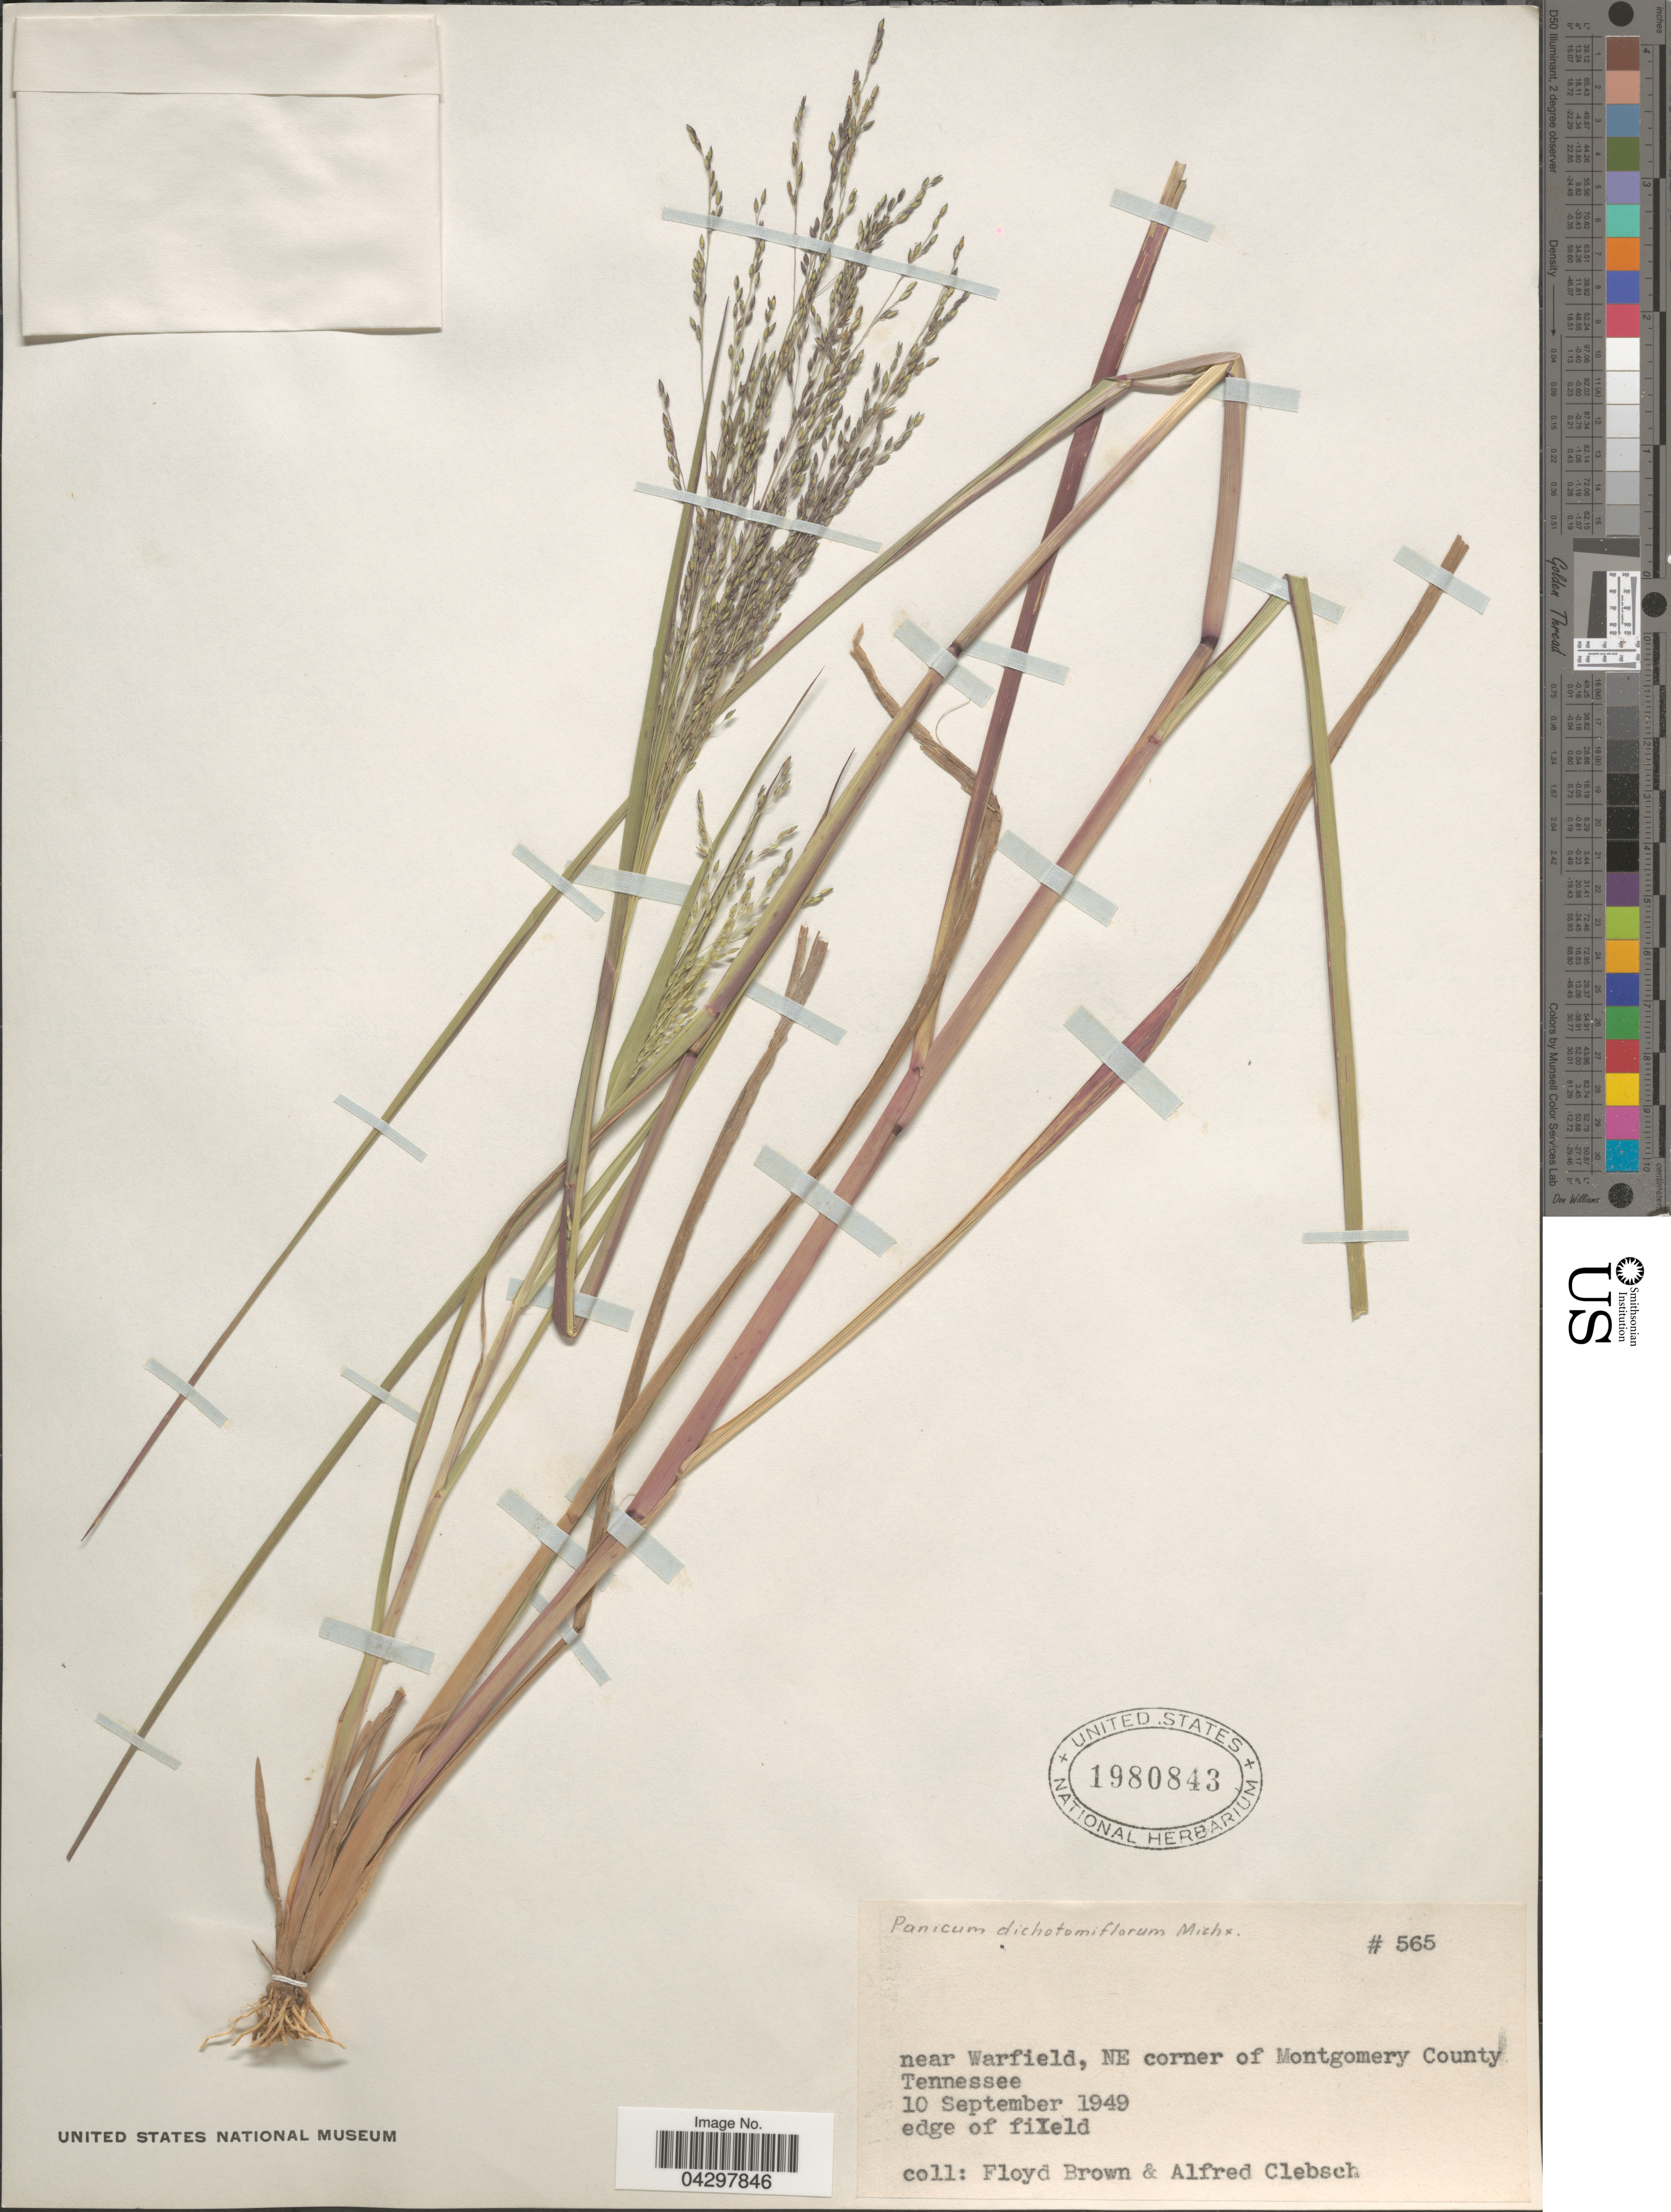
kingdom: Plantae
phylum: Tracheophyta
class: Liliopsida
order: Poales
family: Poaceae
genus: Panicum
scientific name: Panicum dichotomiflorum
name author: Michx.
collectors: F. Brown & A. Clebsch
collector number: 565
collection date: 1949-09-10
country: United States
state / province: Tennessee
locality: Near Warfield, NE corner of Montgomery County.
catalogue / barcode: US 1980843